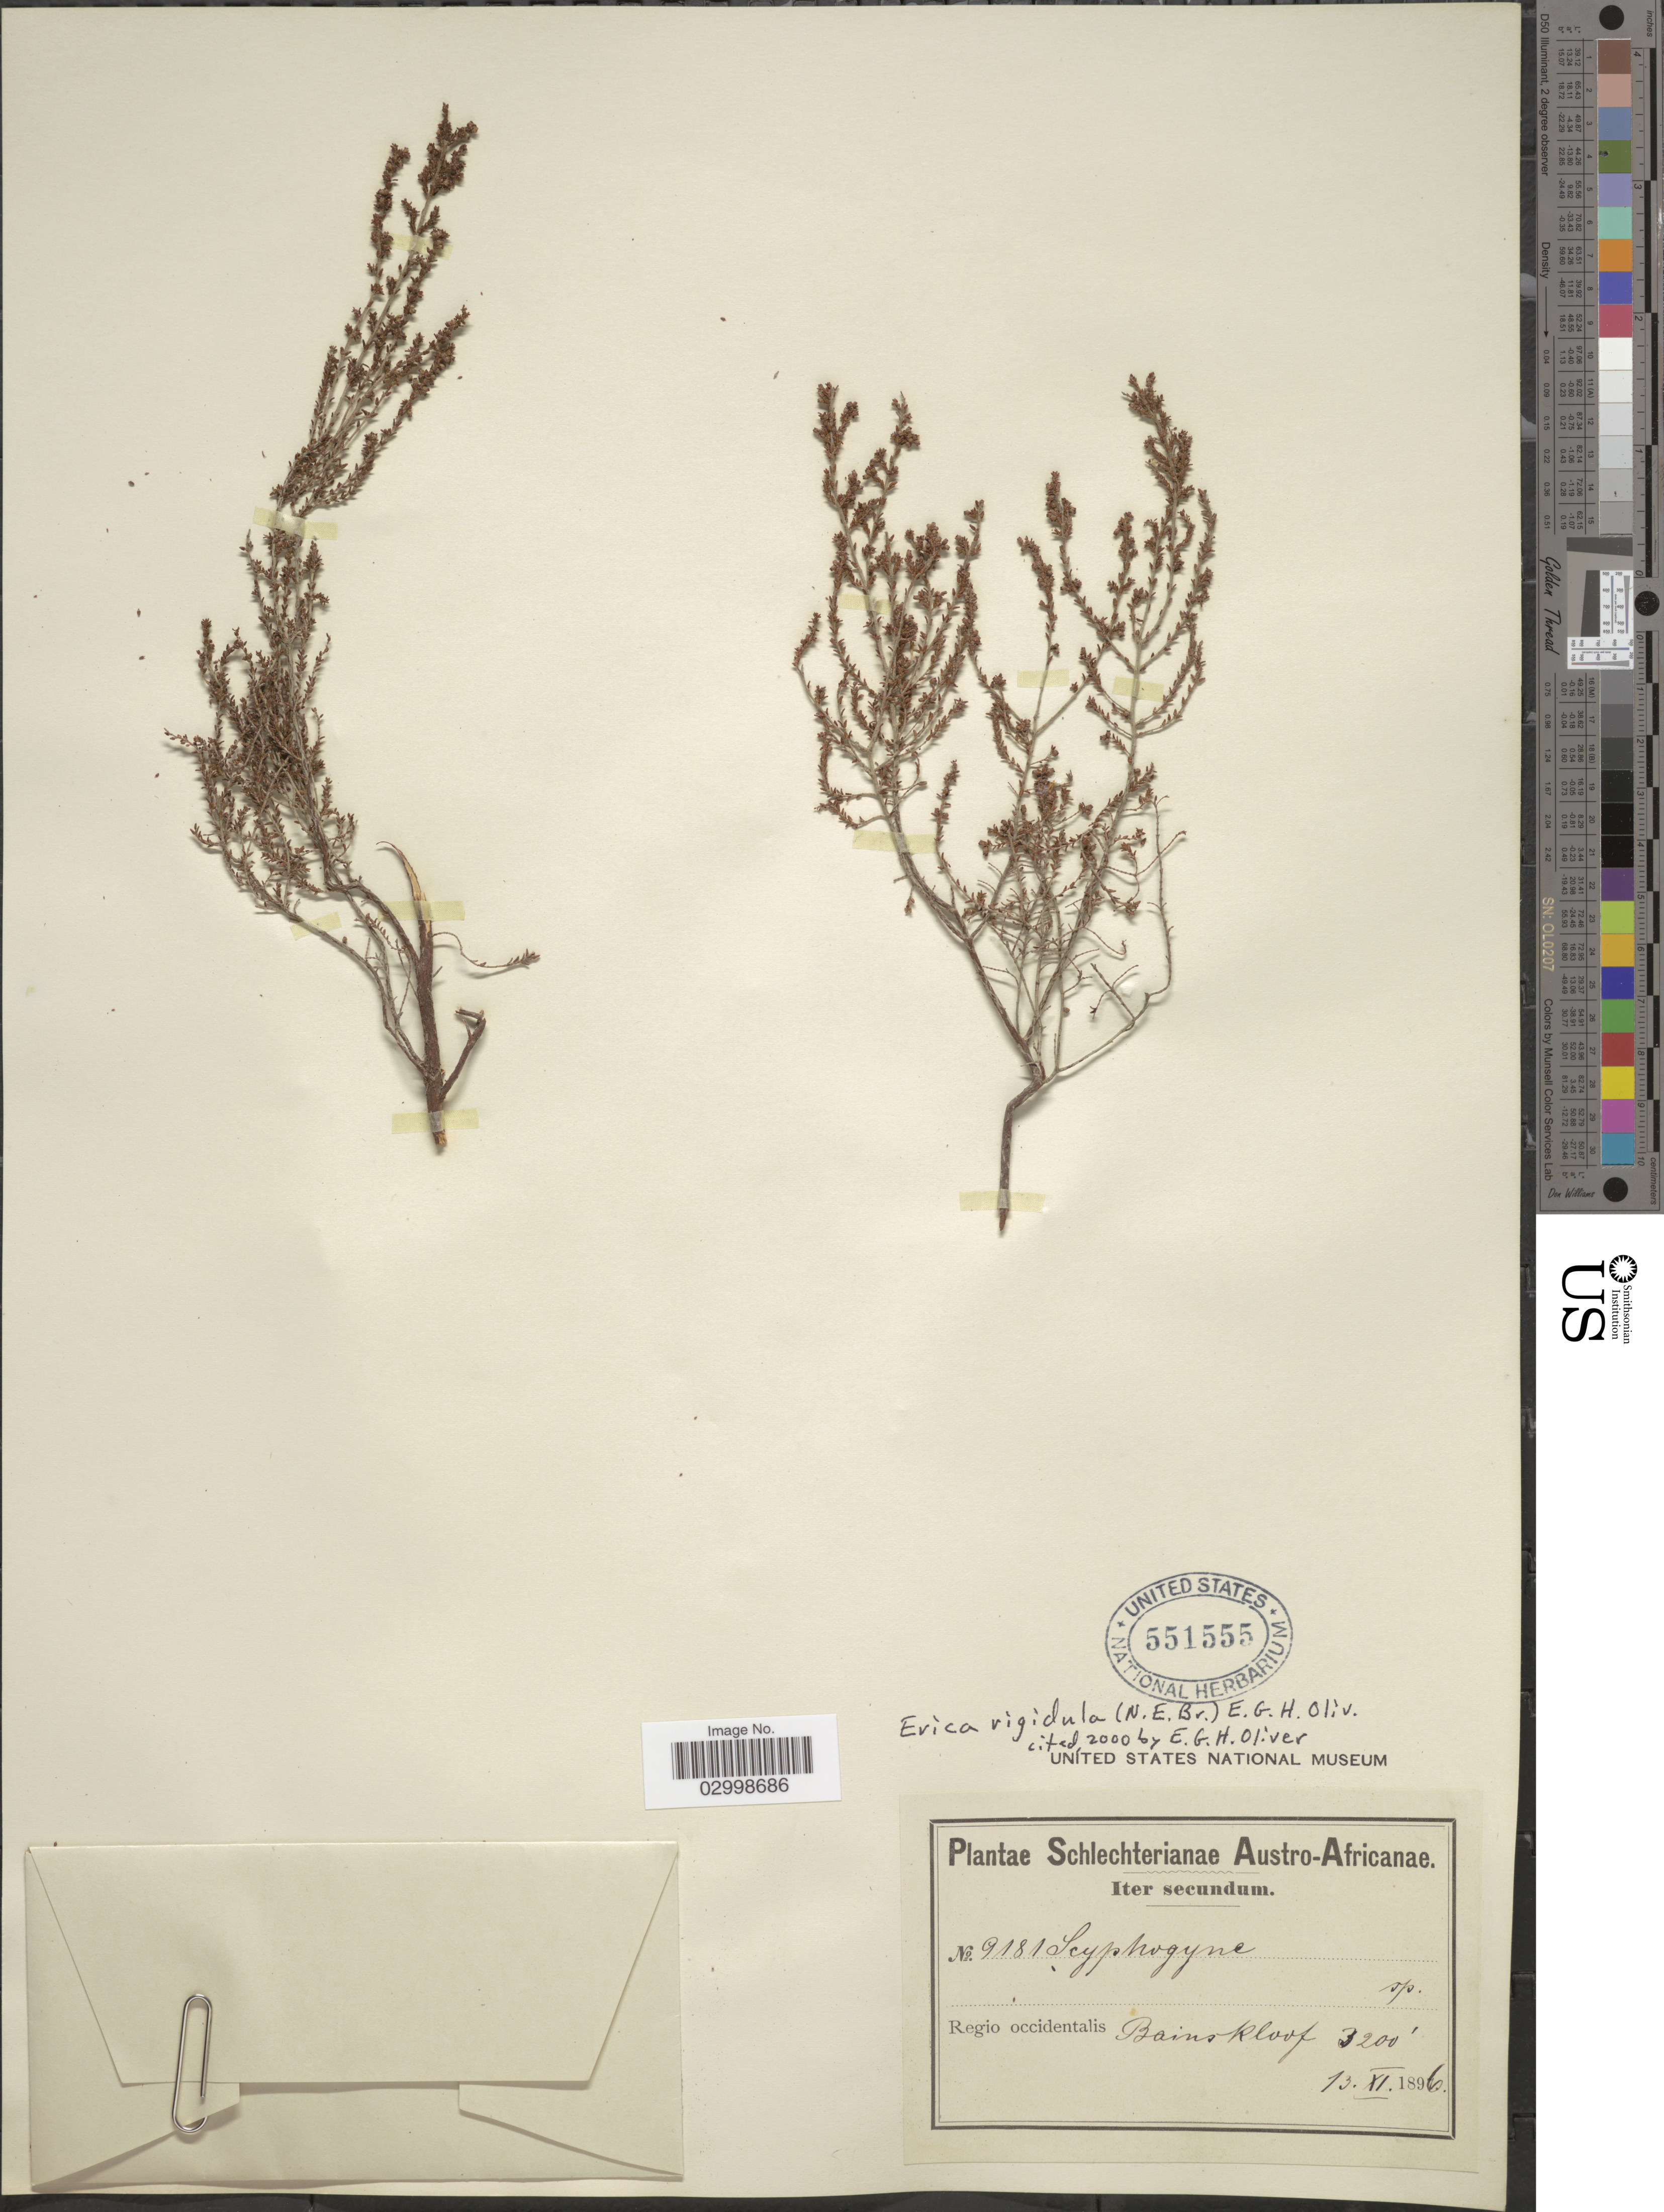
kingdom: Plantae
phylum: Tracheophyta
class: Magnoliopsida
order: Ericales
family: Ericaceae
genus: Erica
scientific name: Erica rigidula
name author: (N.E. Br.) E.G.H. Oliv.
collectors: Schlechter, --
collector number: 9181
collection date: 1896-11-13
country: South Africa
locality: Austro-Africanae. Regio occidentalis Bainskloof.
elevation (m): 975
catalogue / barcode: US 551555